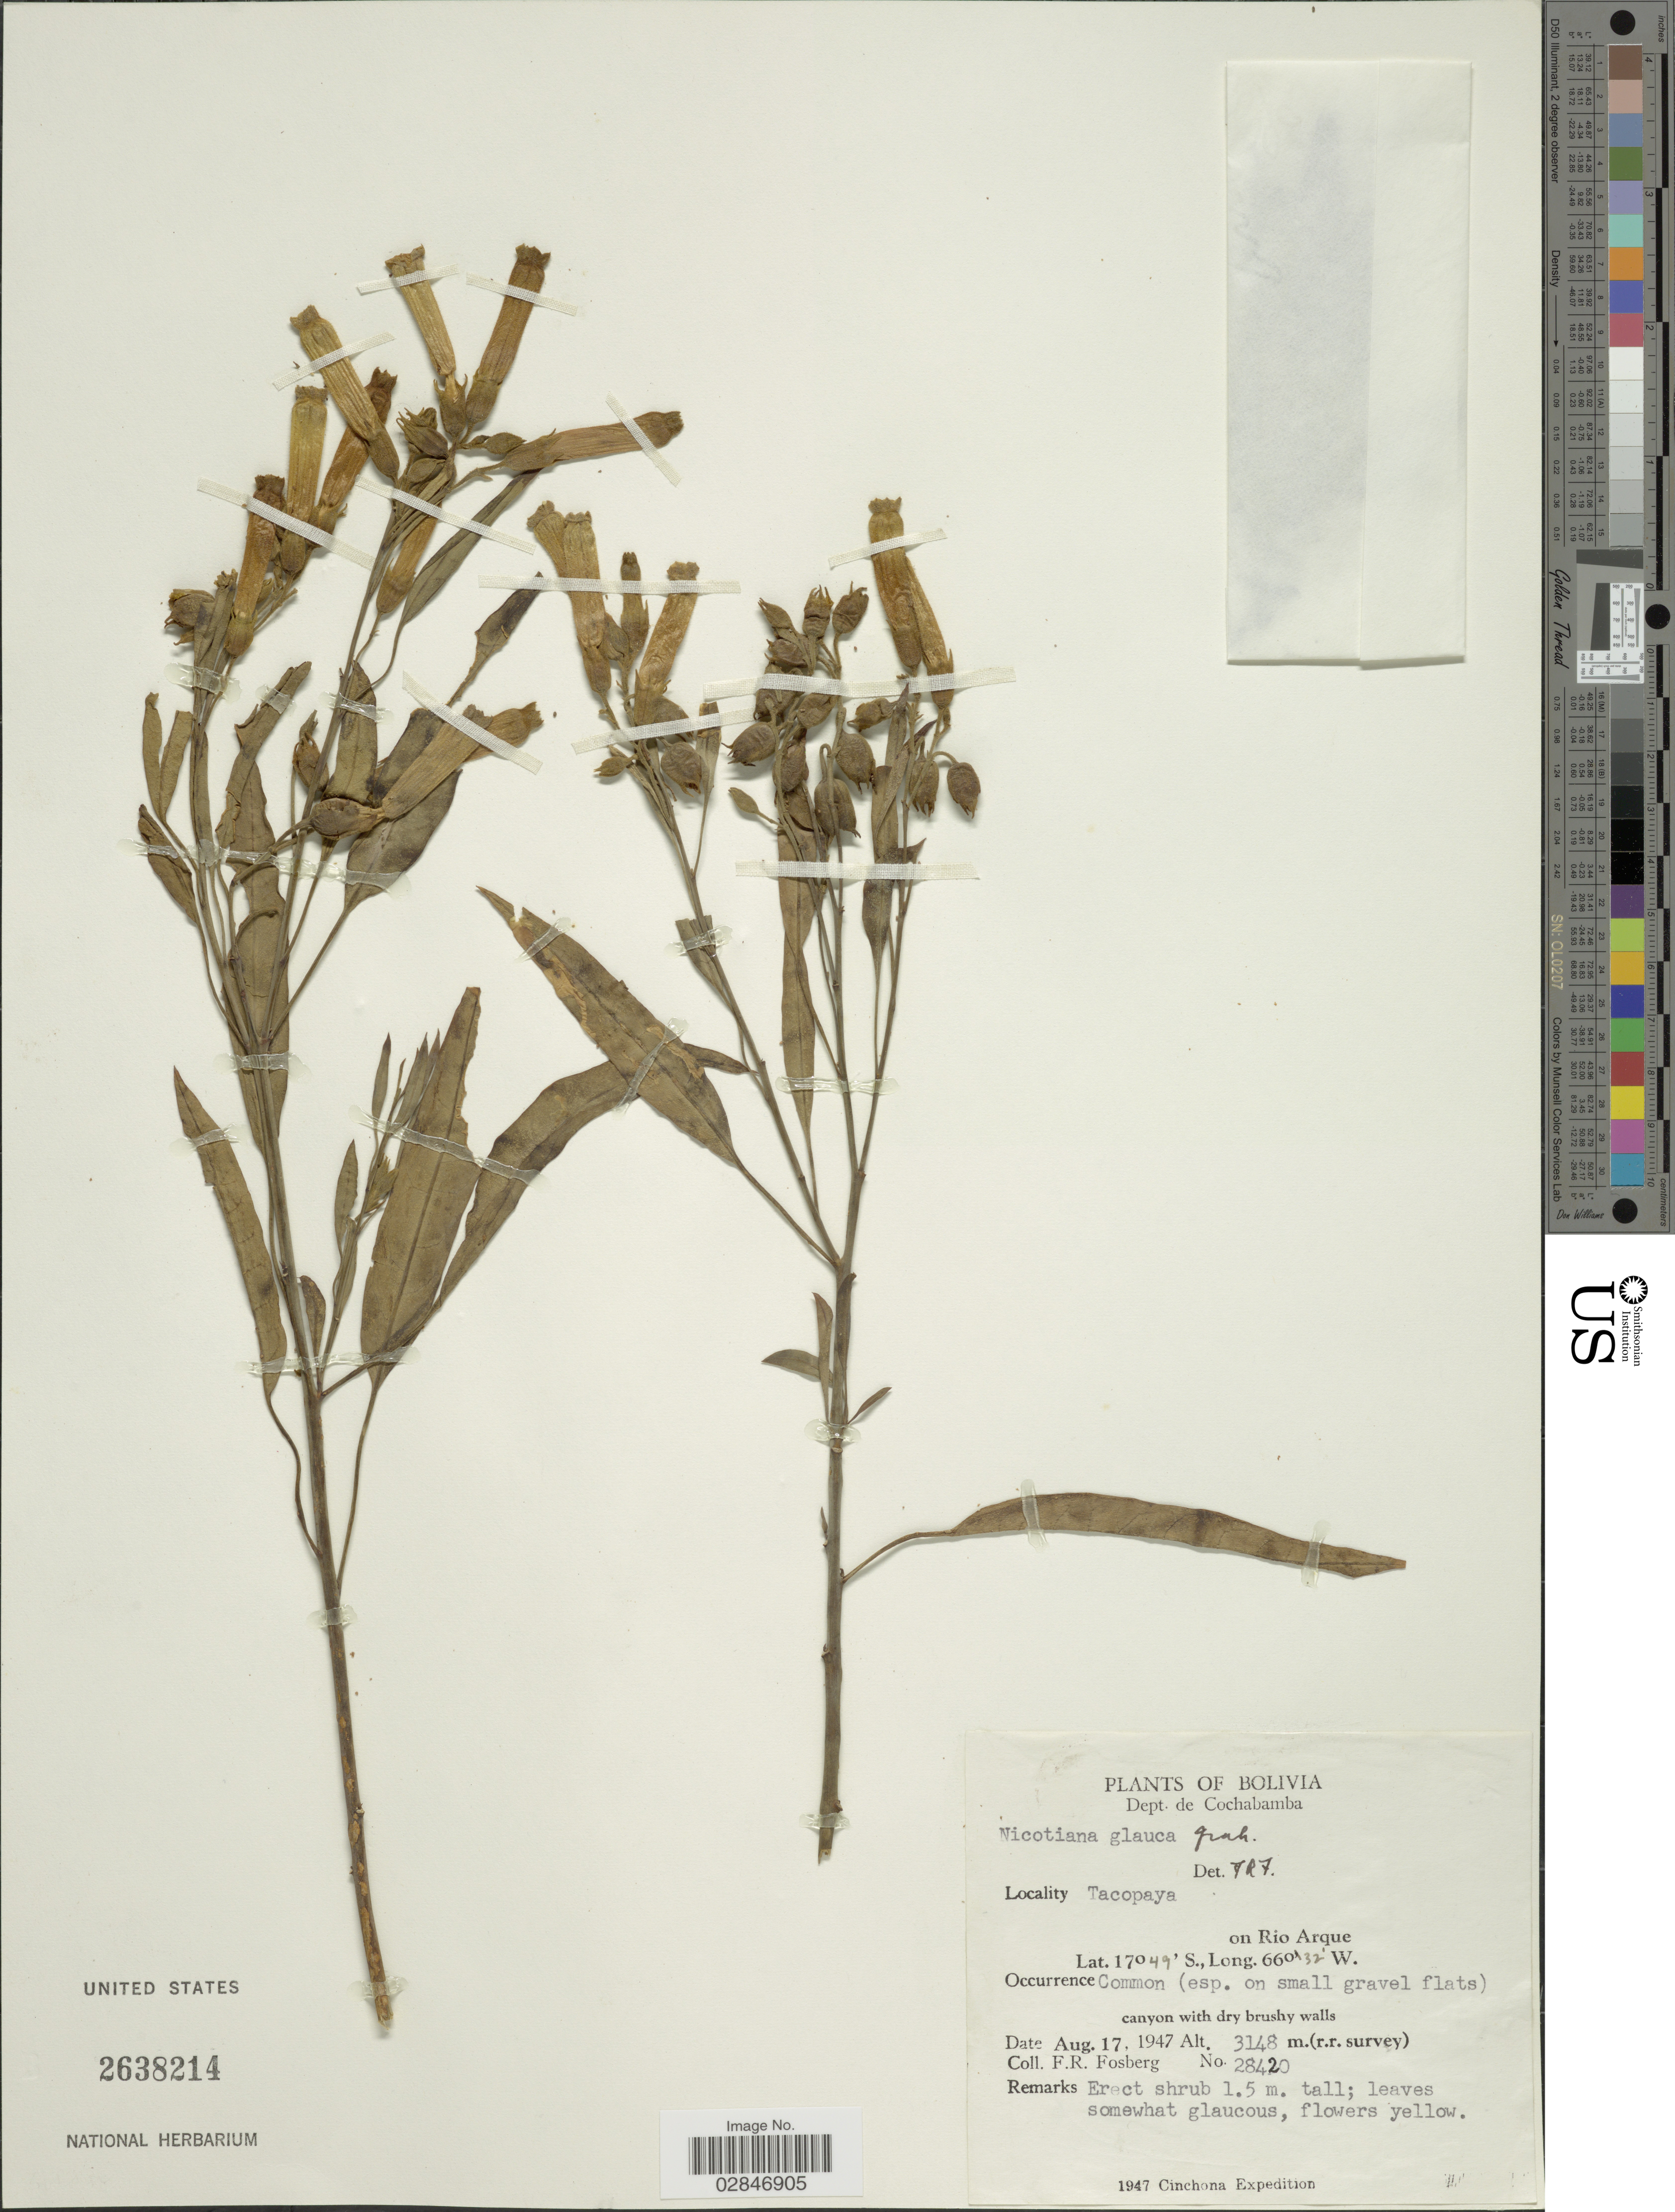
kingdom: Plantae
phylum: Tracheophyta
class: Magnoliopsida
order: Solanales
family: Solanaceae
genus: Nicotiana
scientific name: Nicotiana glauca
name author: Graham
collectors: F. R. Fosberg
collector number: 28420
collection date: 1947-08-17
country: Bolivia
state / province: Cochabamba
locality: Dept. de Cochabamba, Tacopaya, on Rio Arque.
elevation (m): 3148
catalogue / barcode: US 2638214